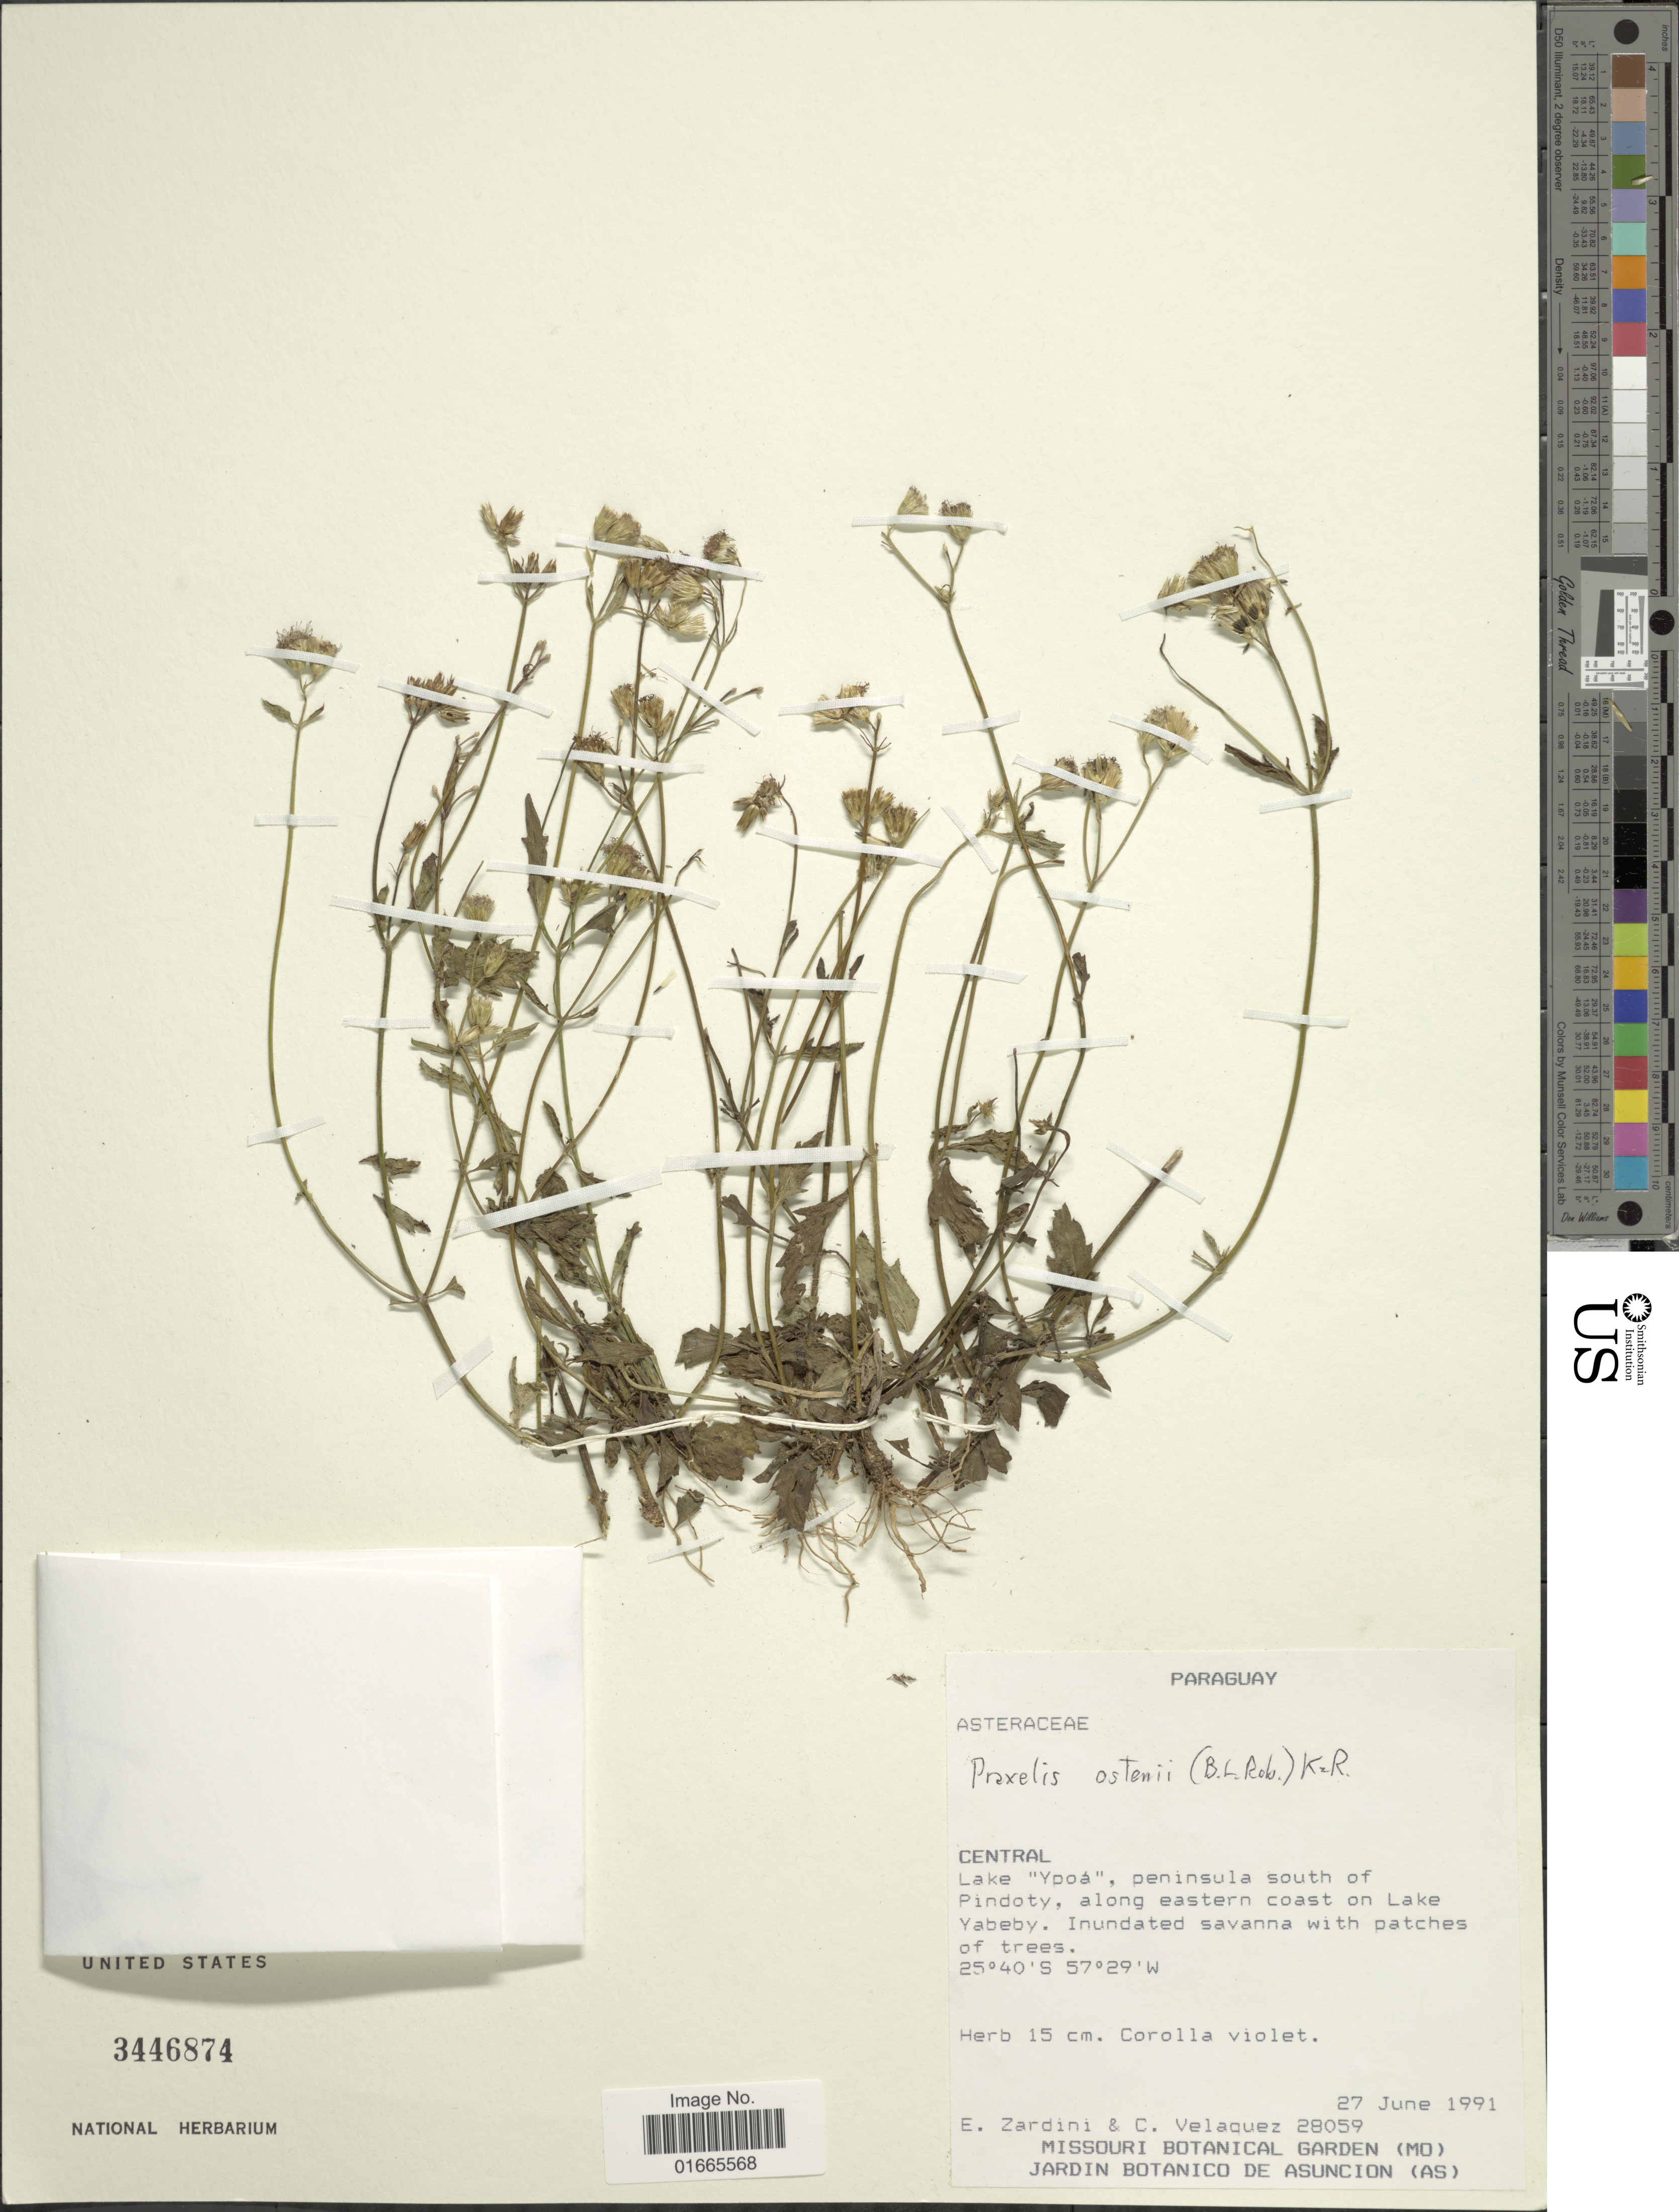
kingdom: Plantae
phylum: Tracheophyta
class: Magnoliopsida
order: Asterales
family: Asteraceae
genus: Praxelis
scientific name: Praxelis ostenii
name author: (B.L. Rob.) R.M. King & H. Rob.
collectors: E. M. Zardini & C. Veláquez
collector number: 28059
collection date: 1991-06-27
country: Paraguay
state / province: Central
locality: Lake "Ypoá", peninsula south of Pindoty, along eastern coast on Lake Yabeby.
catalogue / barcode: US 3446874